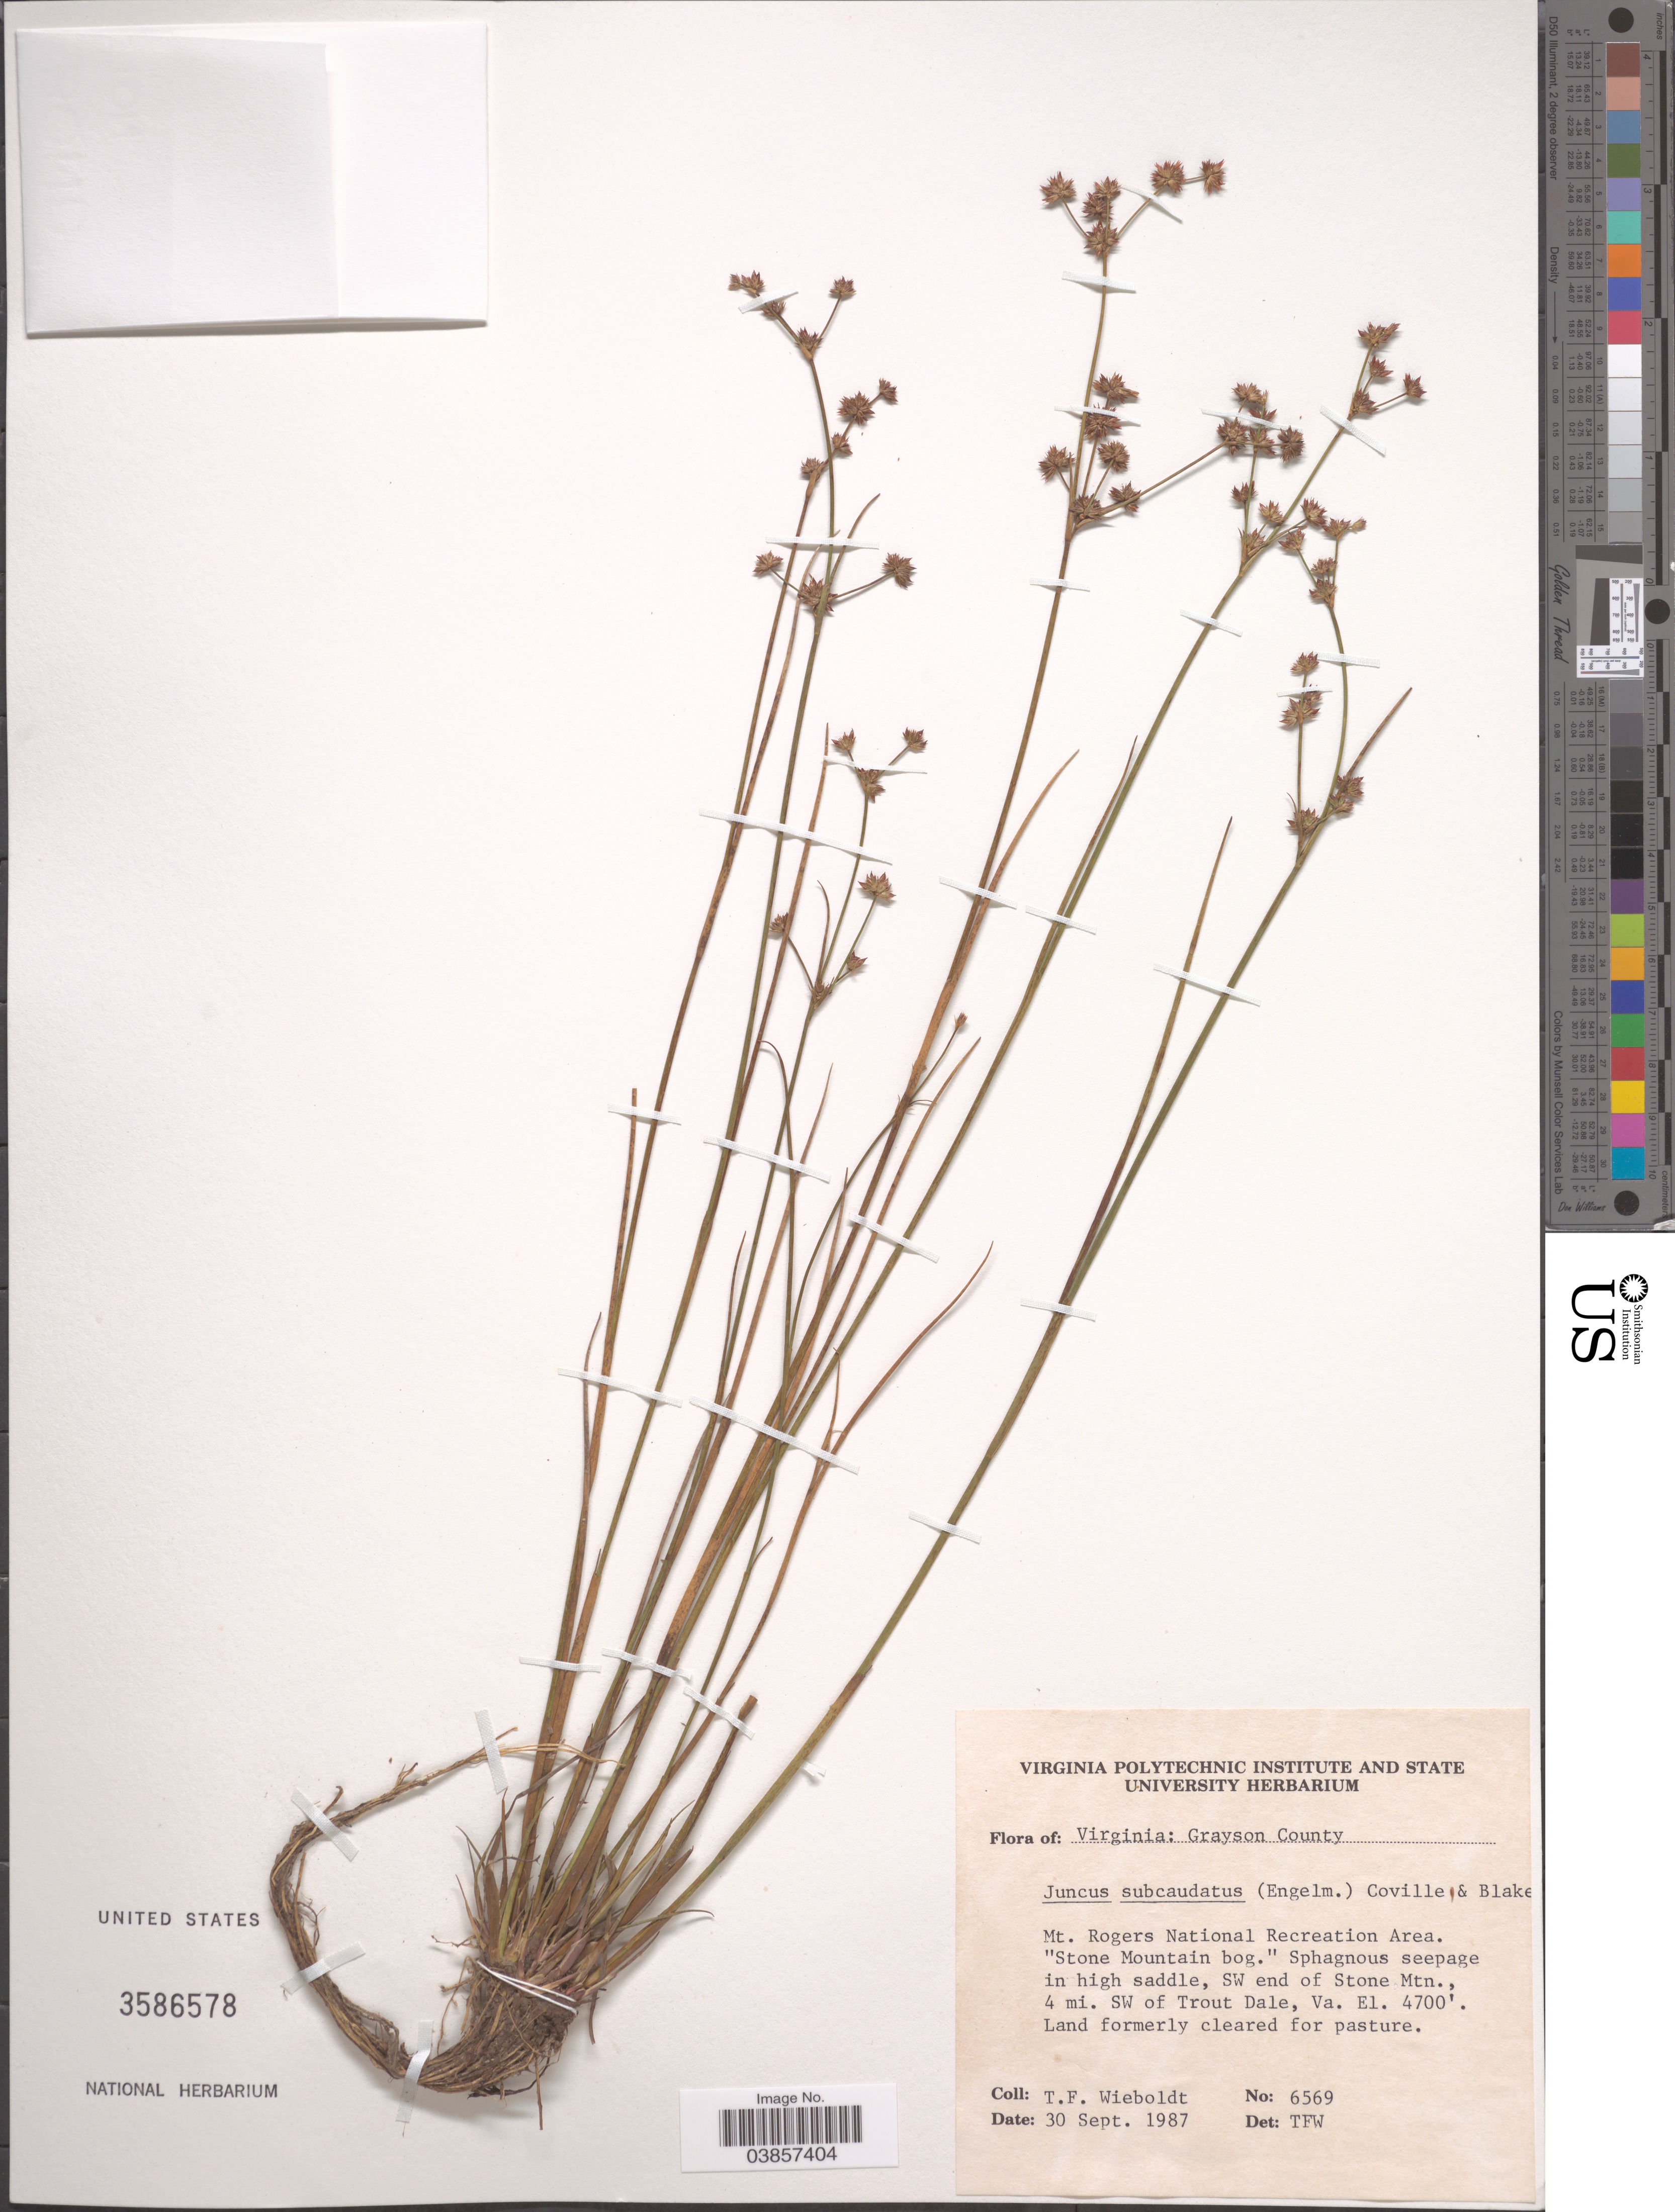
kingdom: Plantae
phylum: Tracheophyta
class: Liliopsida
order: Poales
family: Juncaceae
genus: Juncus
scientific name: Juncus subcaudatus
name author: (Engelm. ex A. Gray) Coville & S.F. Blake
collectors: T. Wieboldt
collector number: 6569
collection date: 1987-09-30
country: United States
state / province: Virginia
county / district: Grayson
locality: Grayson Mt. Rogers National Recreation Area. "Stone Mountain bog.". SW end of Stone Mtn., 4 mi. SW of Trout Dale.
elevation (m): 1433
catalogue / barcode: US 3586578